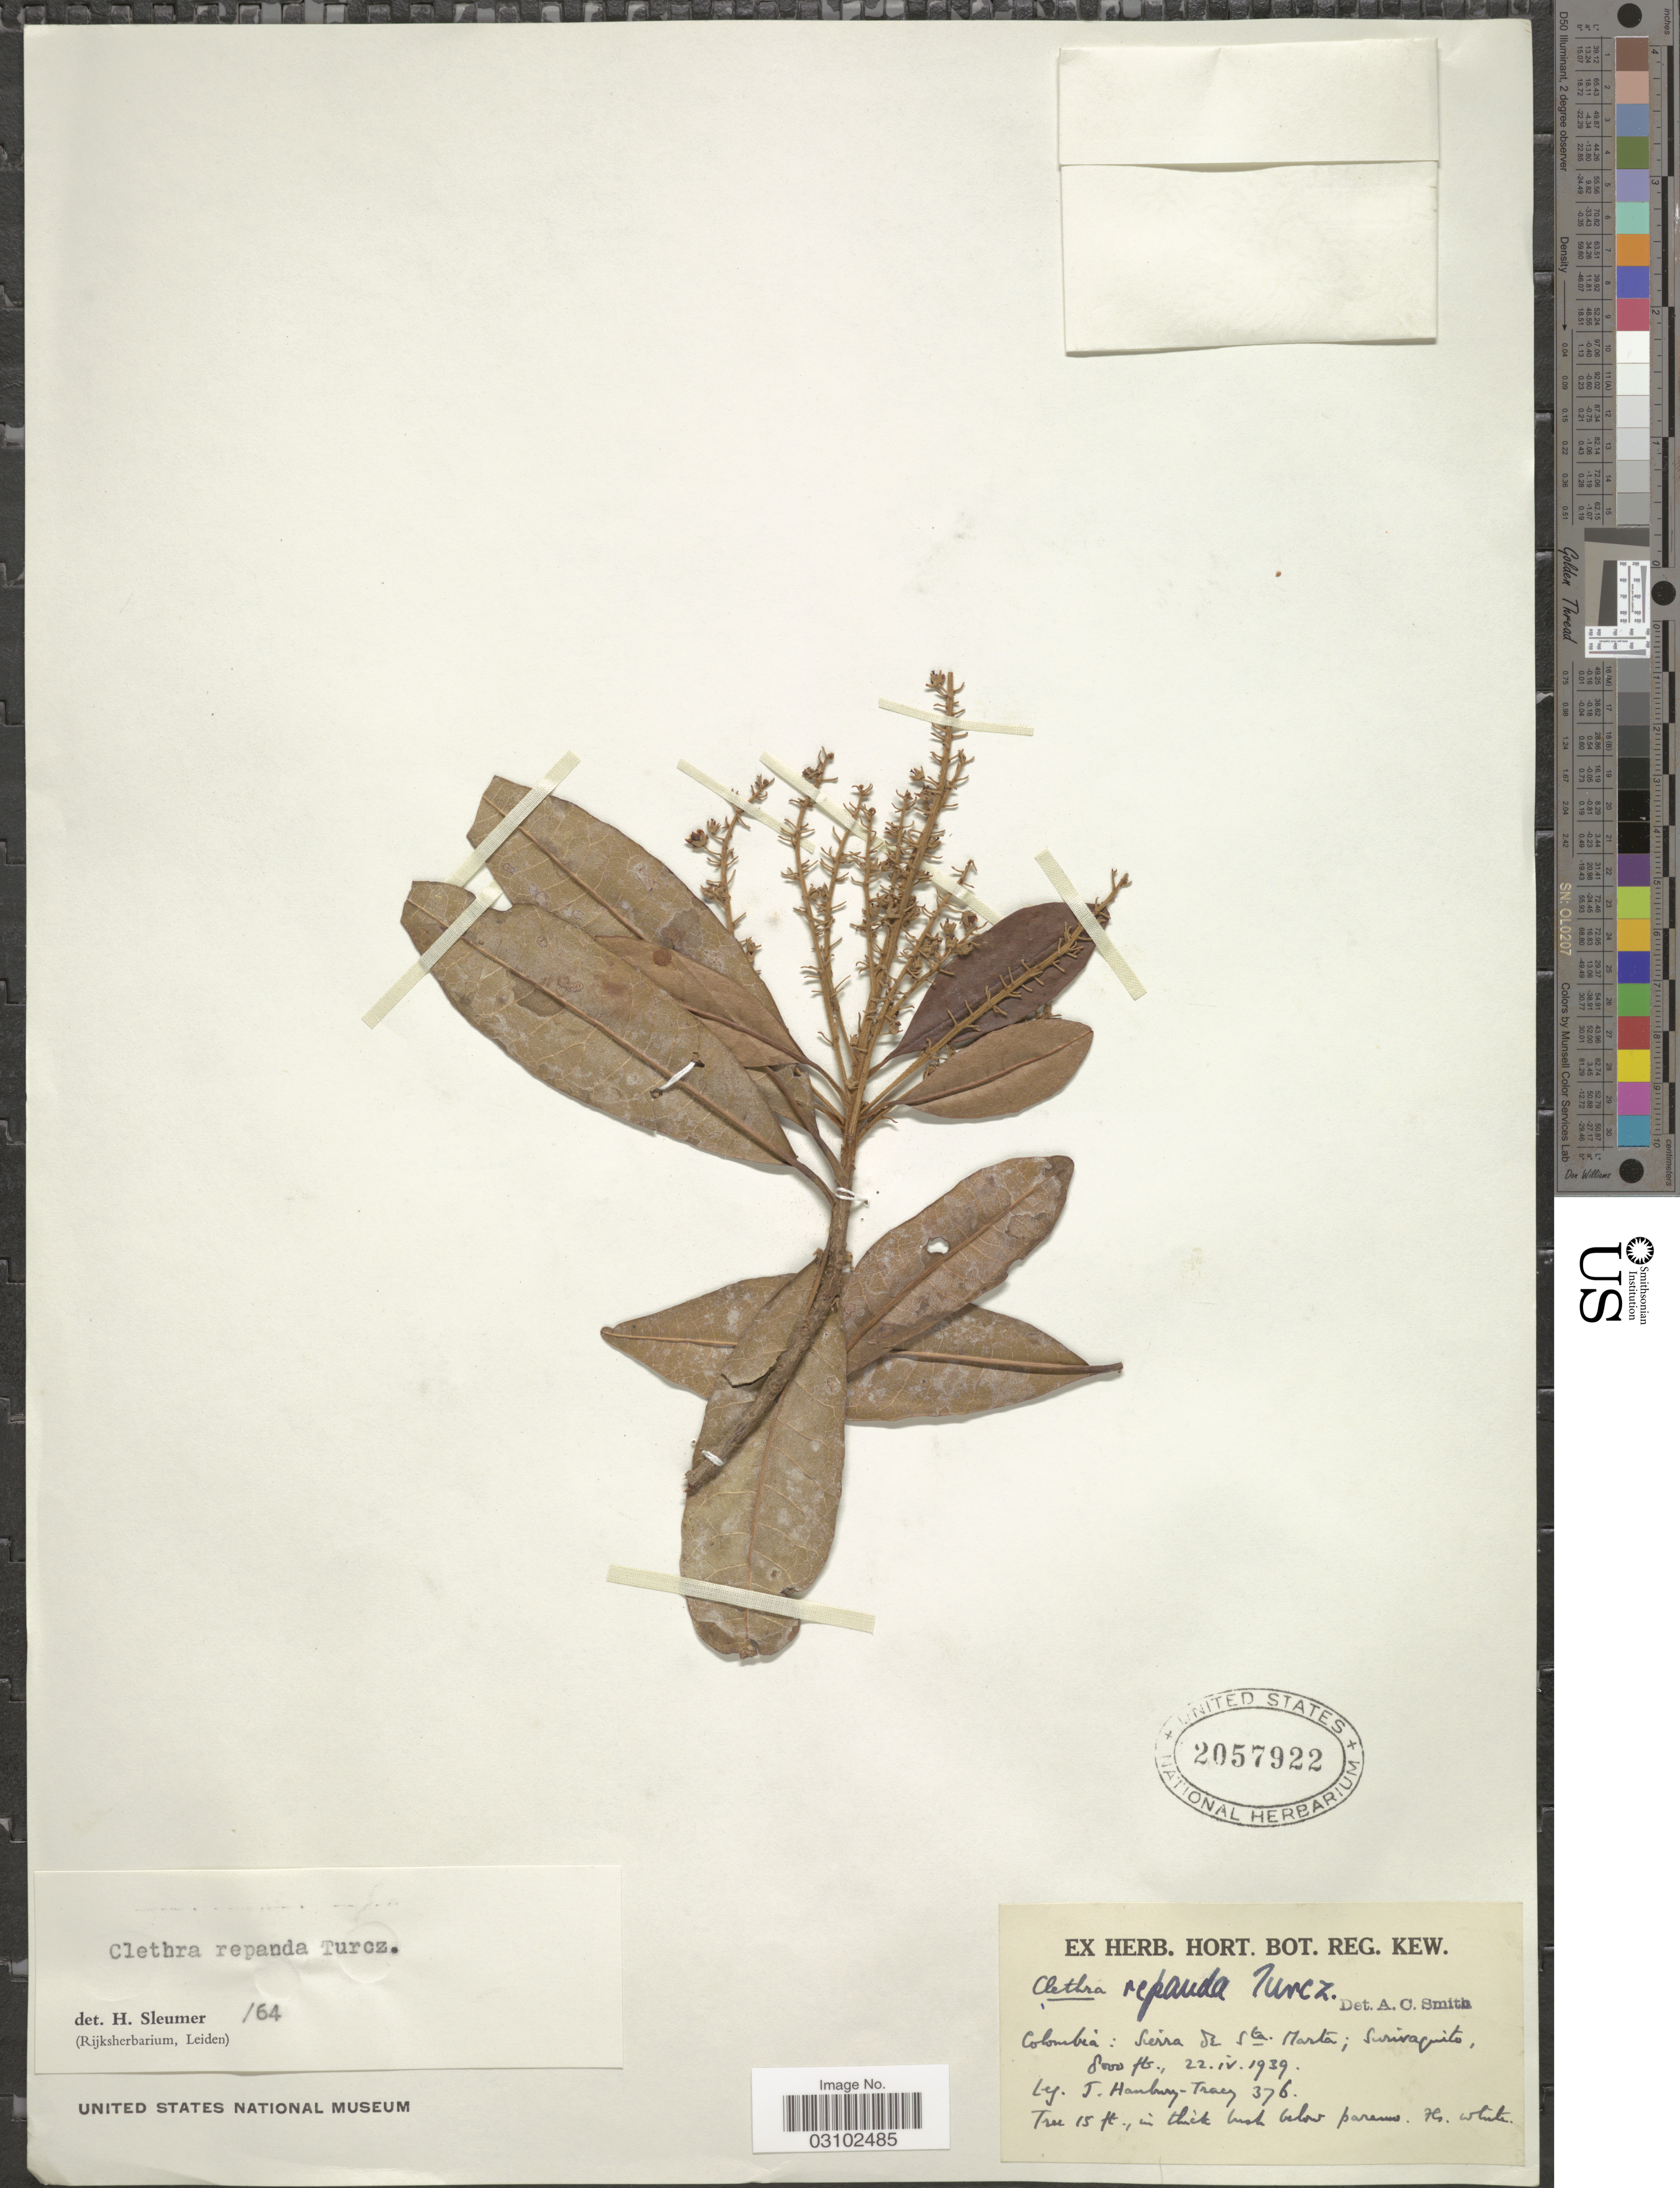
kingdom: Plantae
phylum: Tracheophyta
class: Magnoliopsida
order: Ericales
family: Clethraceae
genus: Clethra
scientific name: Clethra repanda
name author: Turcz.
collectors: J. Hanbury-Tracy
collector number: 376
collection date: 1939-04-22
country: Colombia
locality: Sierra de Sta. Marta; Surivaquito.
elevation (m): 2438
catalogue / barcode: US 2057922